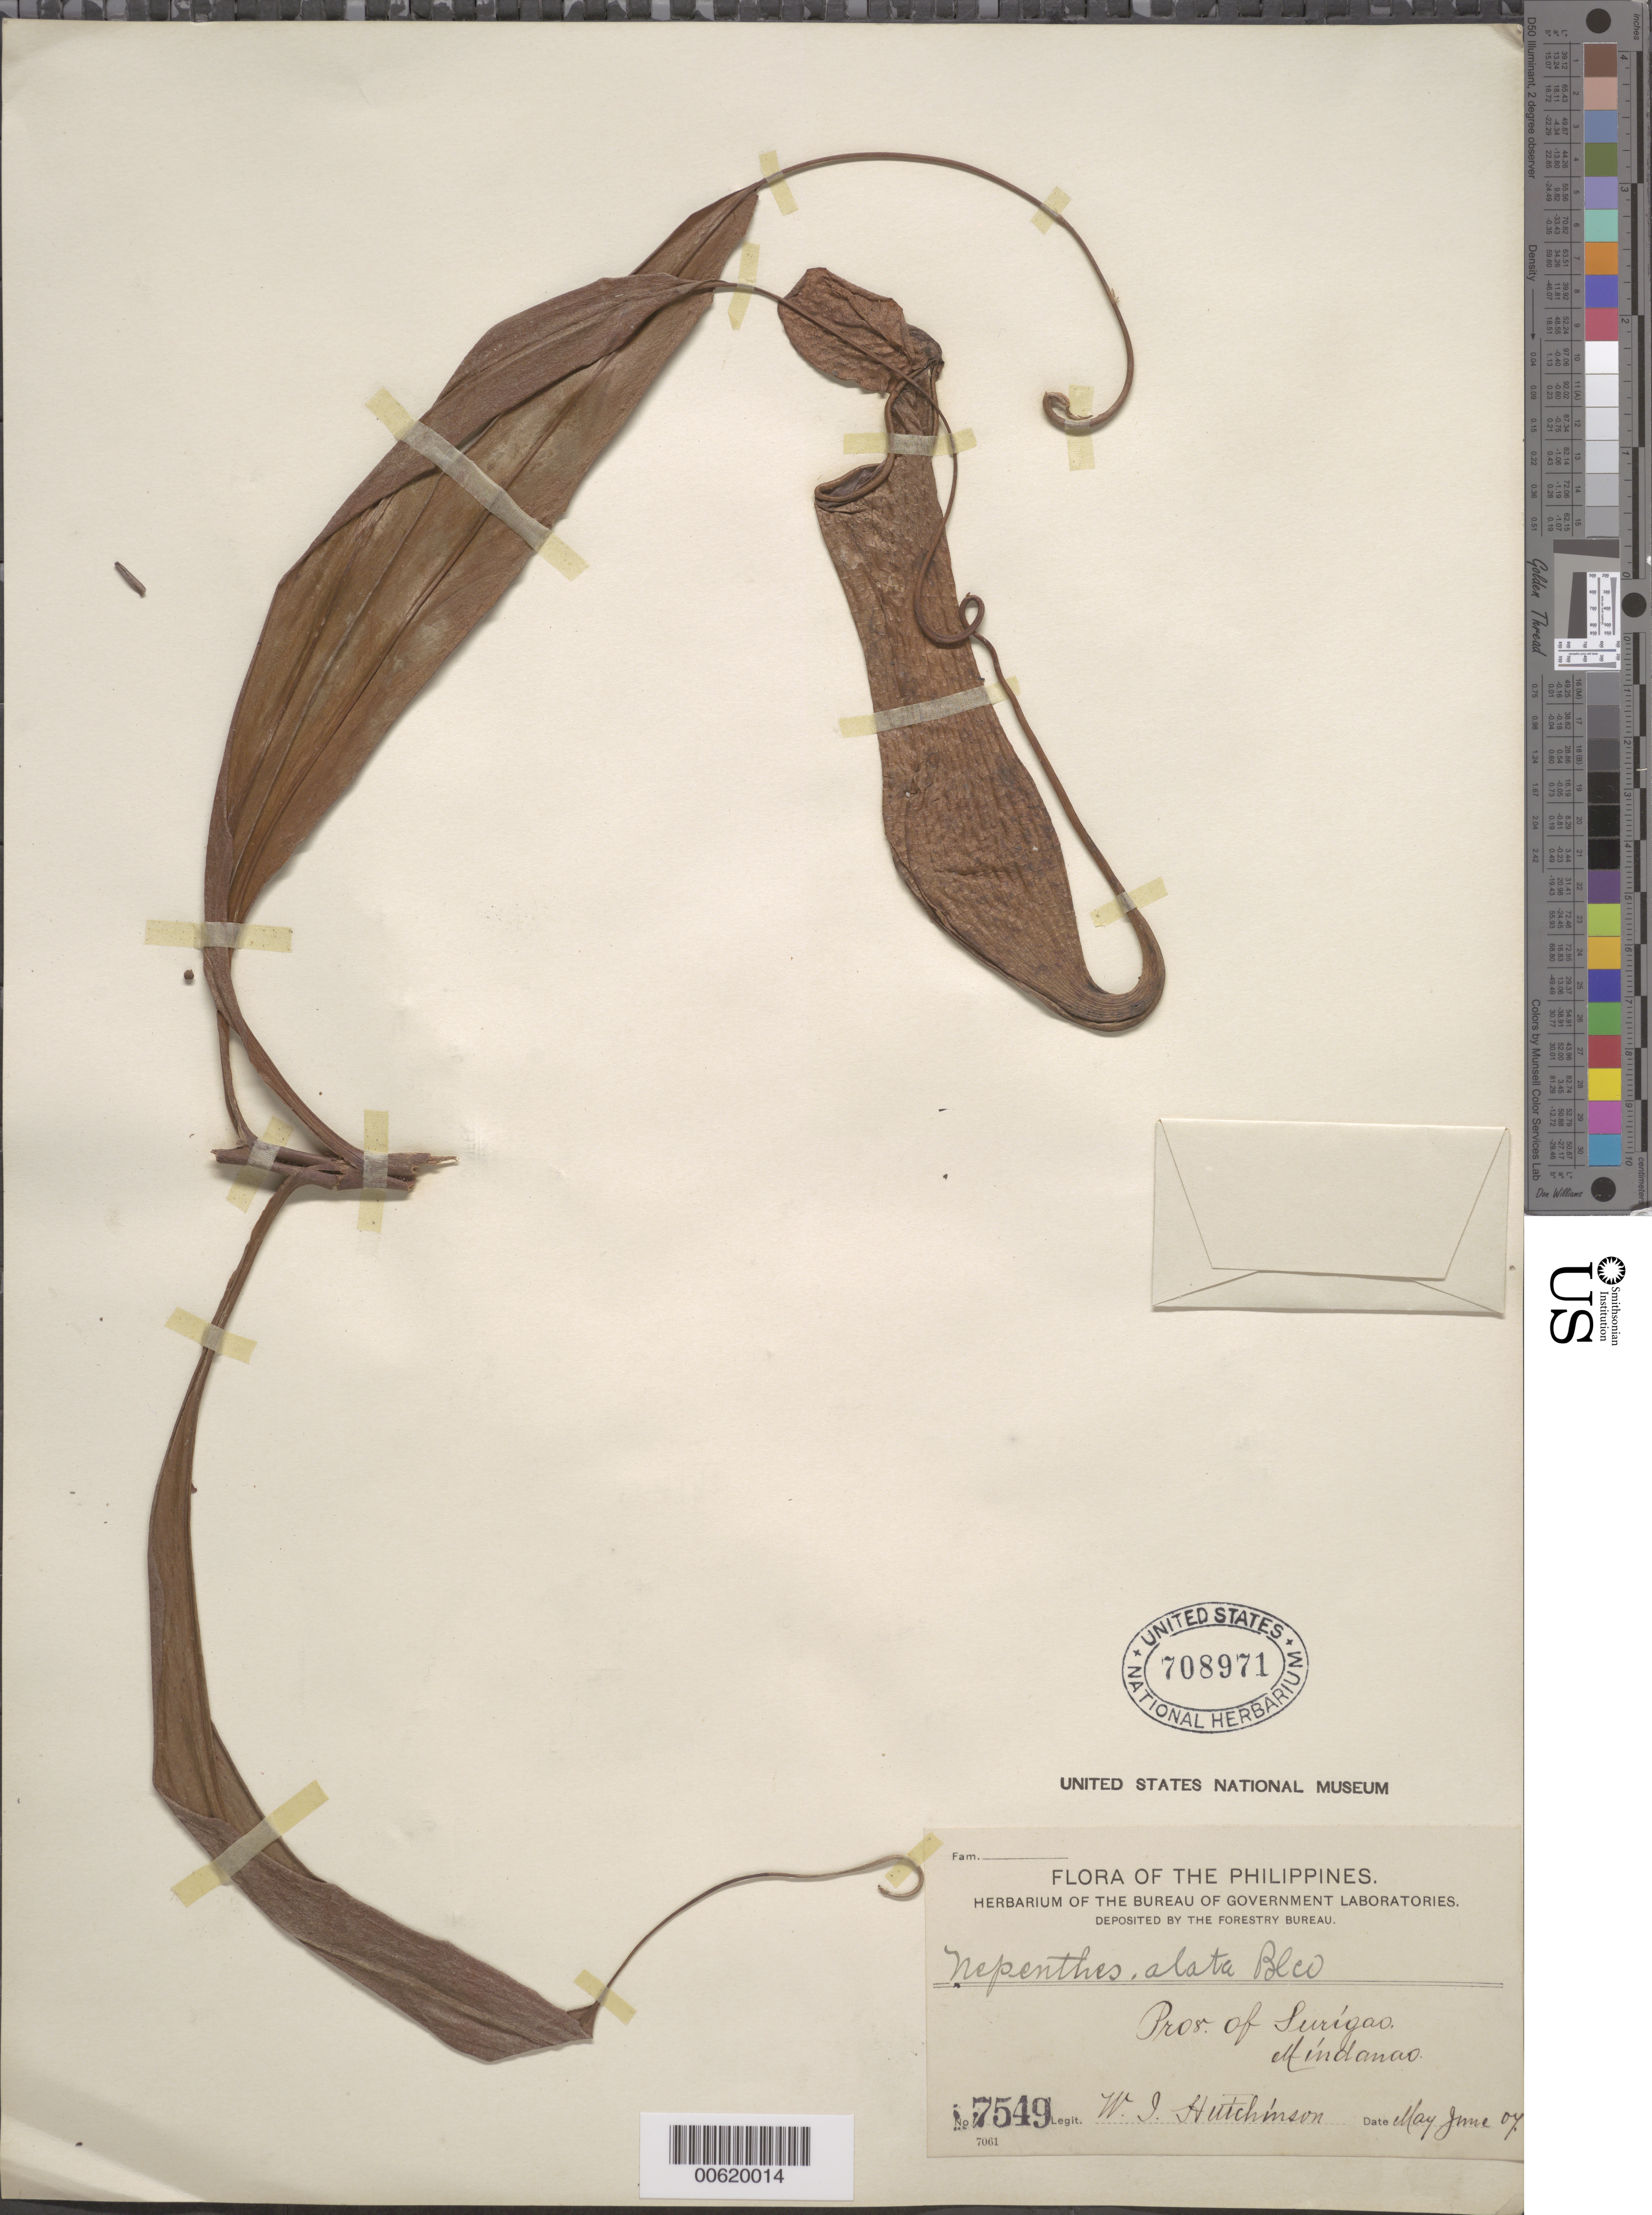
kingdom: Plantae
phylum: Tracheophyta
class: Magnoliopsida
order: Caryophyllales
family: Nepenthaceae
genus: Nepenthes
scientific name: Nepenthes alata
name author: Blanco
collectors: W. I. Hutchinson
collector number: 7549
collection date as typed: May 1907 to -- Jun 1907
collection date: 1907-05/1907-06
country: Philippines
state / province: Caraga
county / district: Surigao del Norte / Surigao del Sur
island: Mindanao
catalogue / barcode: US 708971